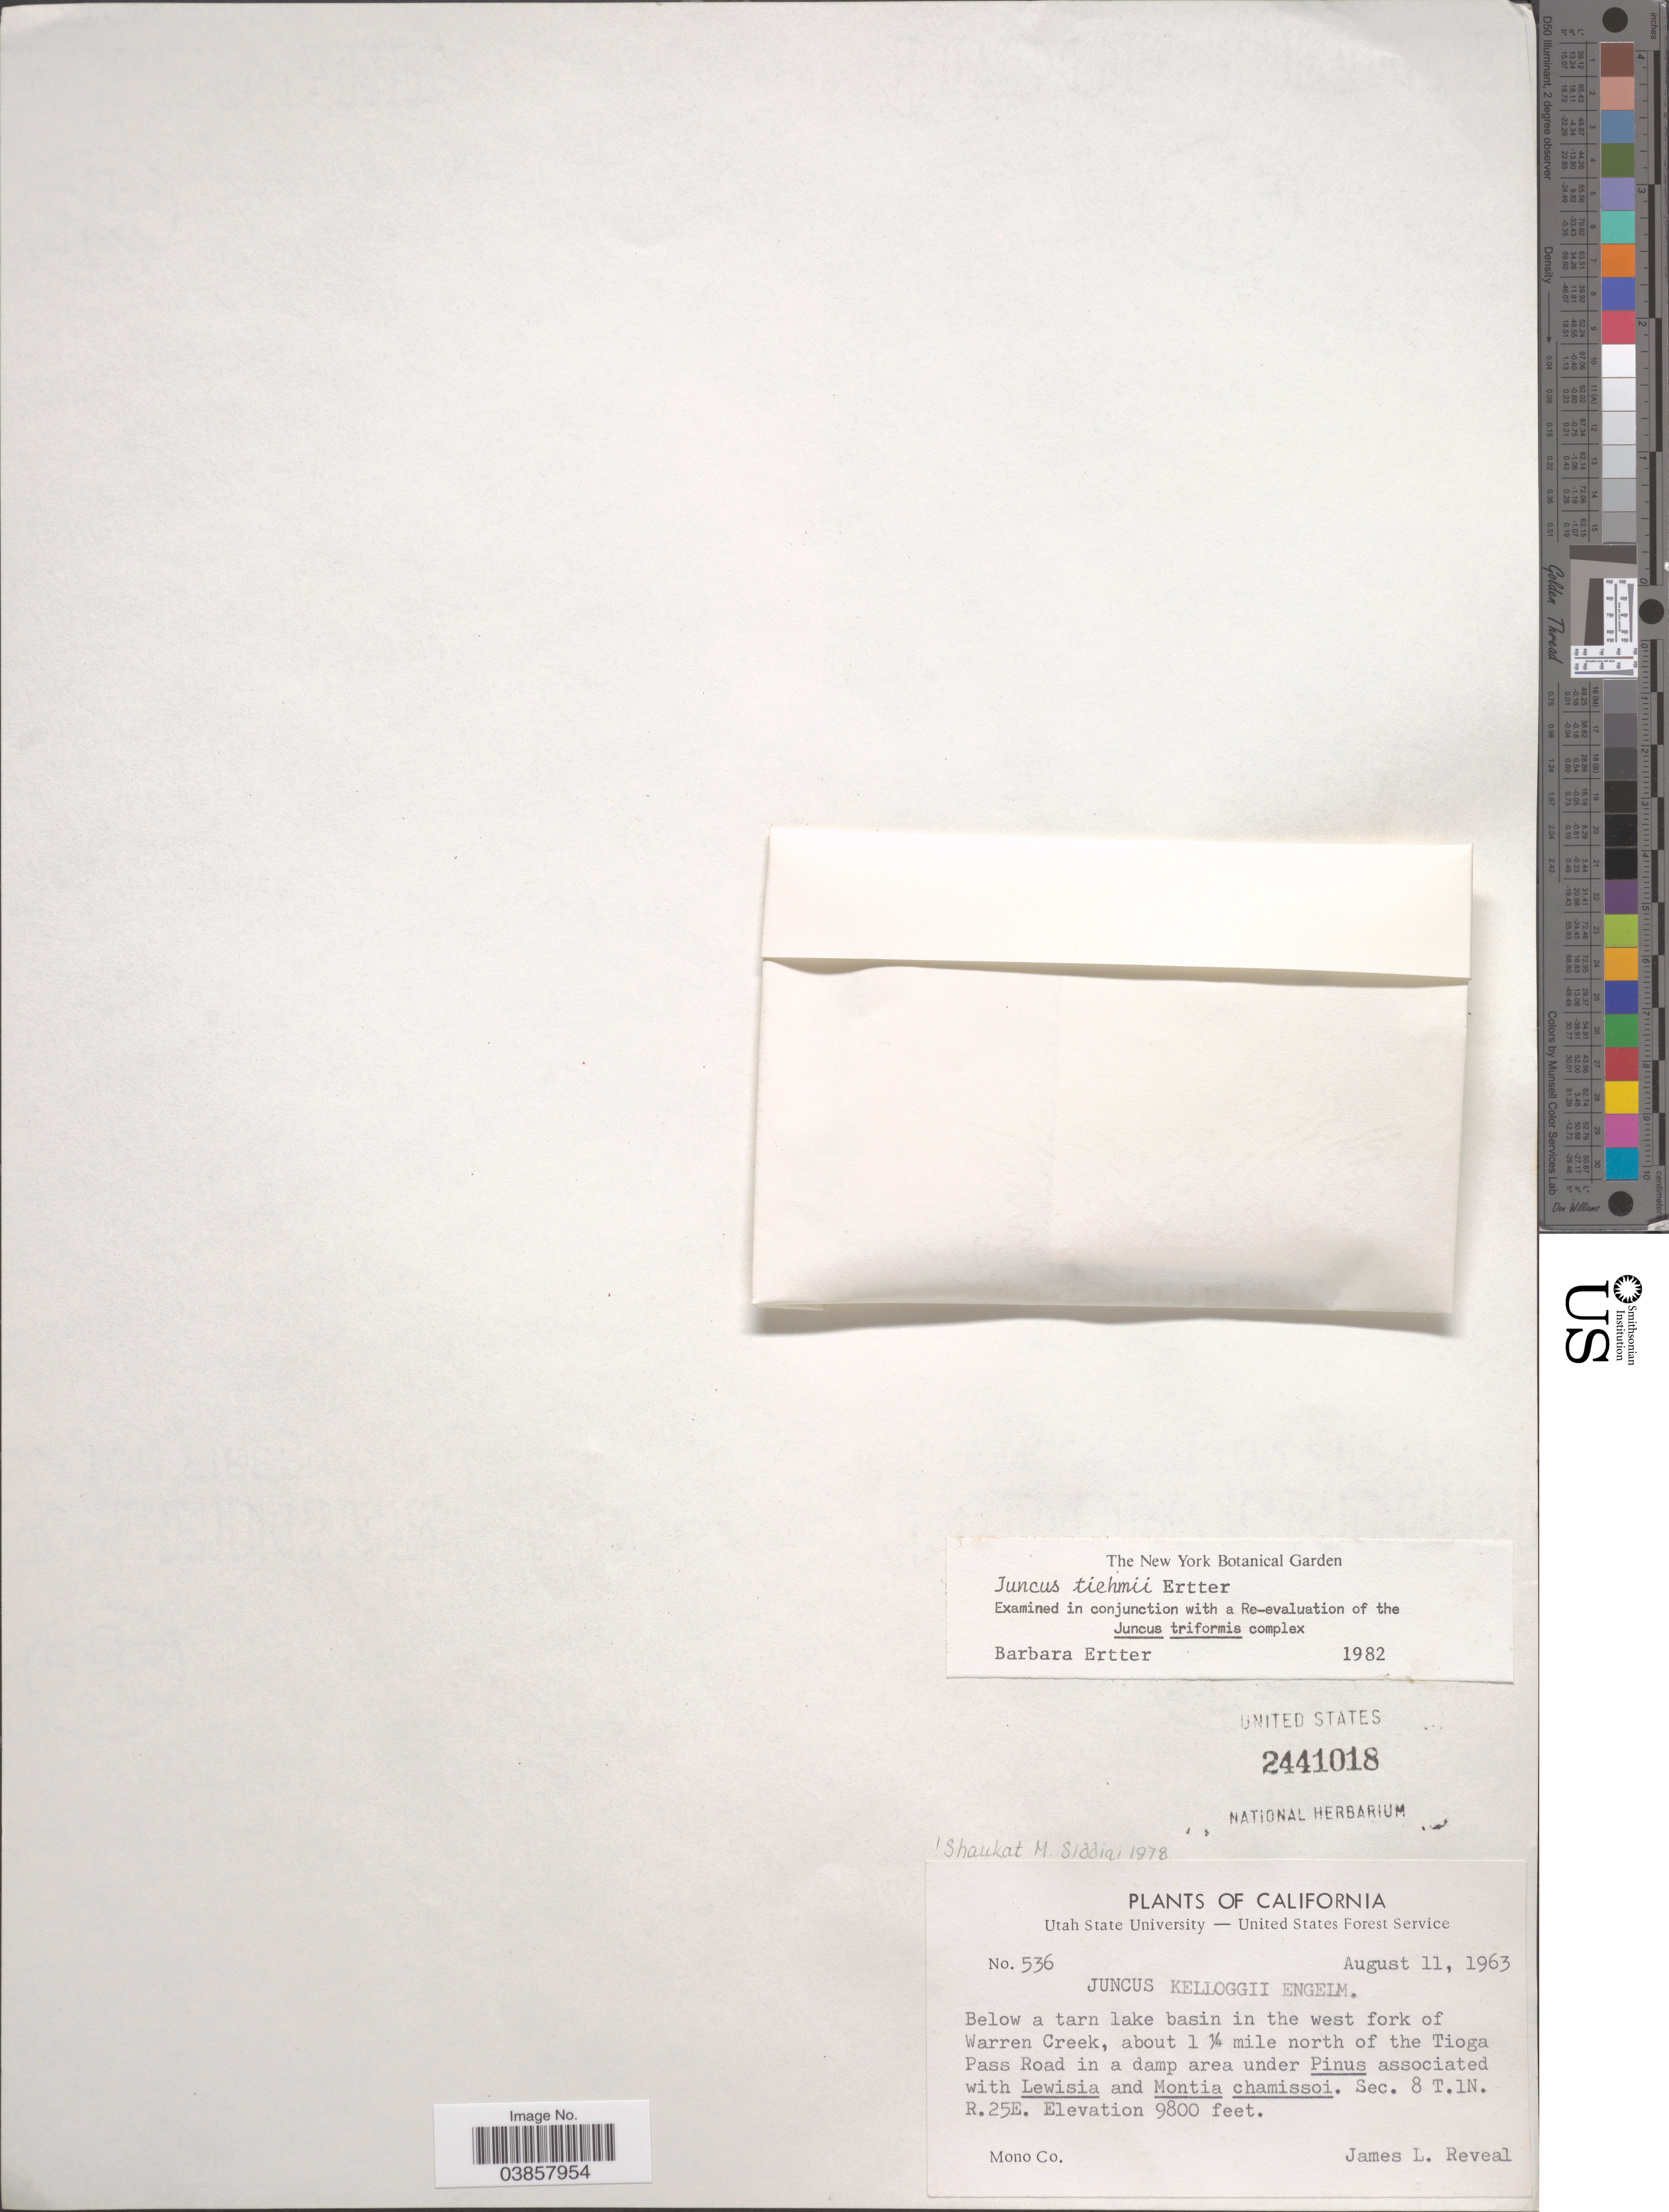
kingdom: Plantae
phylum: Tracheophyta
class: Liliopsida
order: Poales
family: Juncaceae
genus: Juncus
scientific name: Juncus tiehmii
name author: Ertter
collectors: J. L. Reveal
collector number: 536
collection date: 1963-08-11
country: United States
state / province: California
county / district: Mono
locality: Below a tarn lake basin in the west fork of Warren Creek, about 1¼ mile north of the Tioga Pass Road. Sec. 8 T.1N. R25E. Mono Co.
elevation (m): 2987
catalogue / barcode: US 2441018